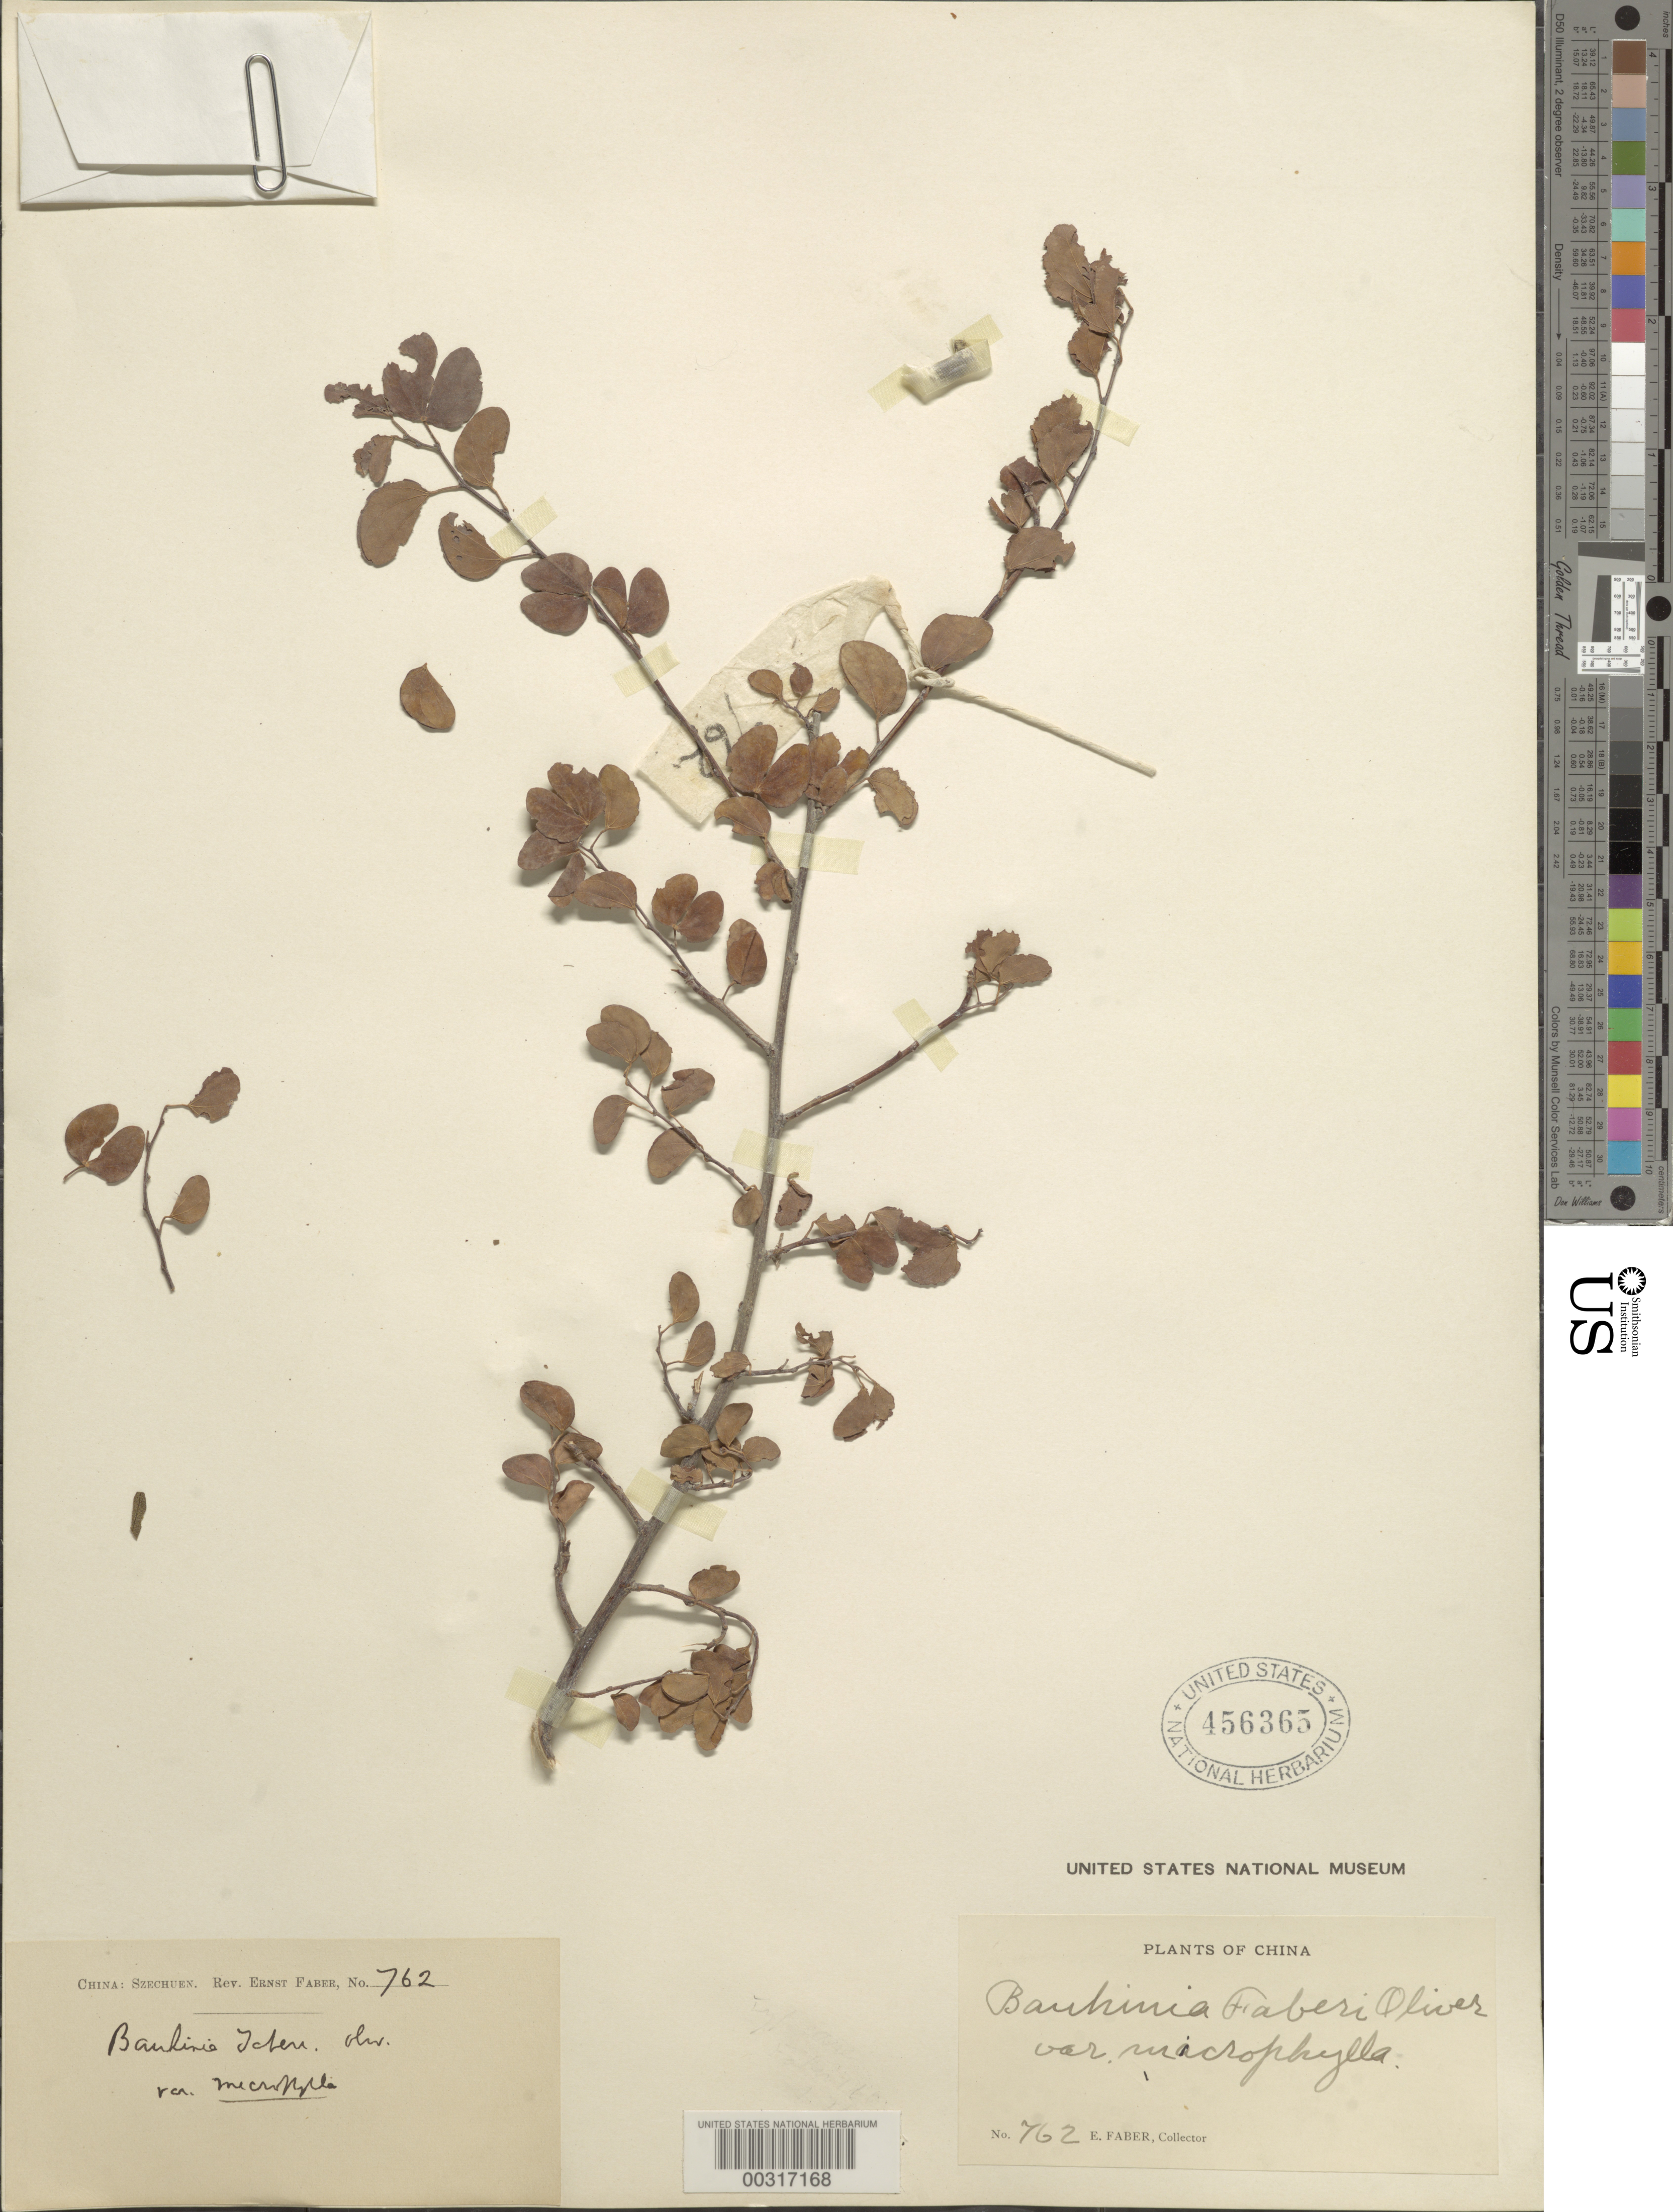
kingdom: Plantae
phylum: Tracheophyta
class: Magnoliopsida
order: Fabales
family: Fabaceae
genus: Bauhinia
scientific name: Bauhinia brachycarpa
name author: Wall. ex Benth.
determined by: U.S. National Herbarium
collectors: E. Faber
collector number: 762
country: China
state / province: Sichuan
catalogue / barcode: US 456365